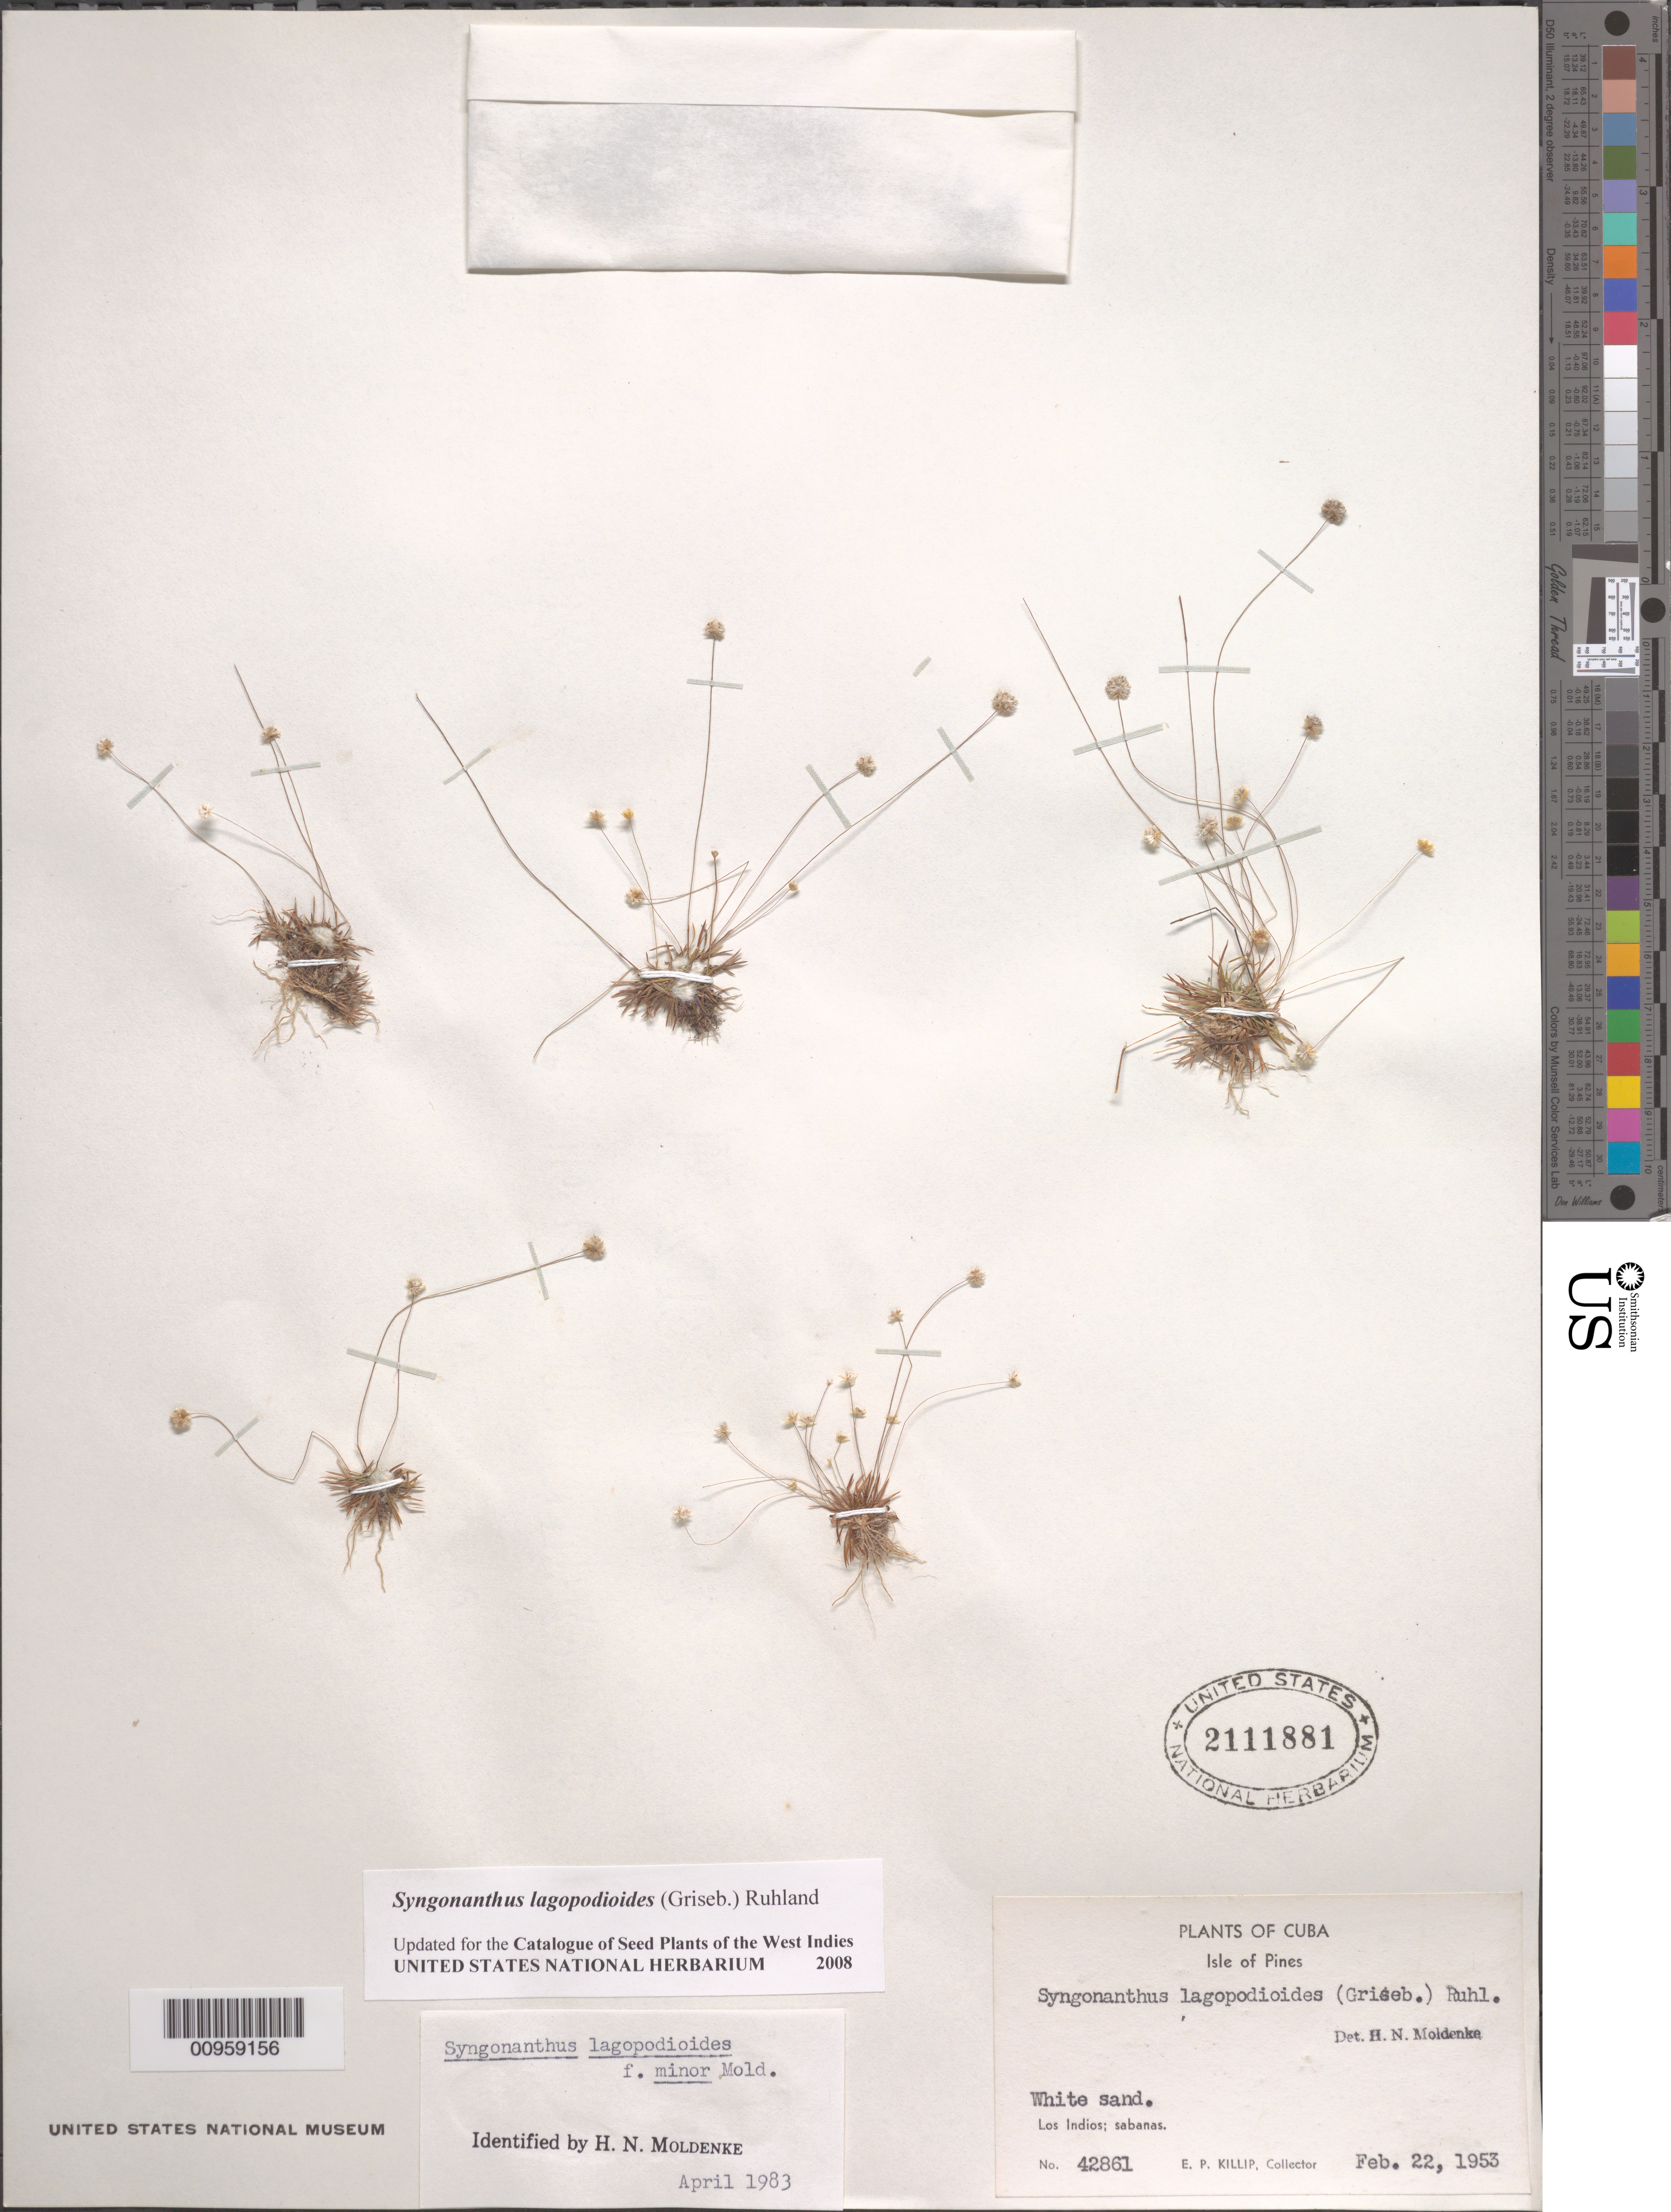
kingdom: Plantae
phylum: Tracheophyta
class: Liliopsida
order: Poales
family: Eriocaulaceae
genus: Syngonanthus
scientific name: Syngonanthus lagopodioides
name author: (Griseb.) Ruhland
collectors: E. P. Killip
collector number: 42861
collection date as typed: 22 Feb 1953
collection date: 1953-02-22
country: Cuba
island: Isla de la Juventud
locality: Los Indios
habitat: White-sand sabanas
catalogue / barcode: US 2111881